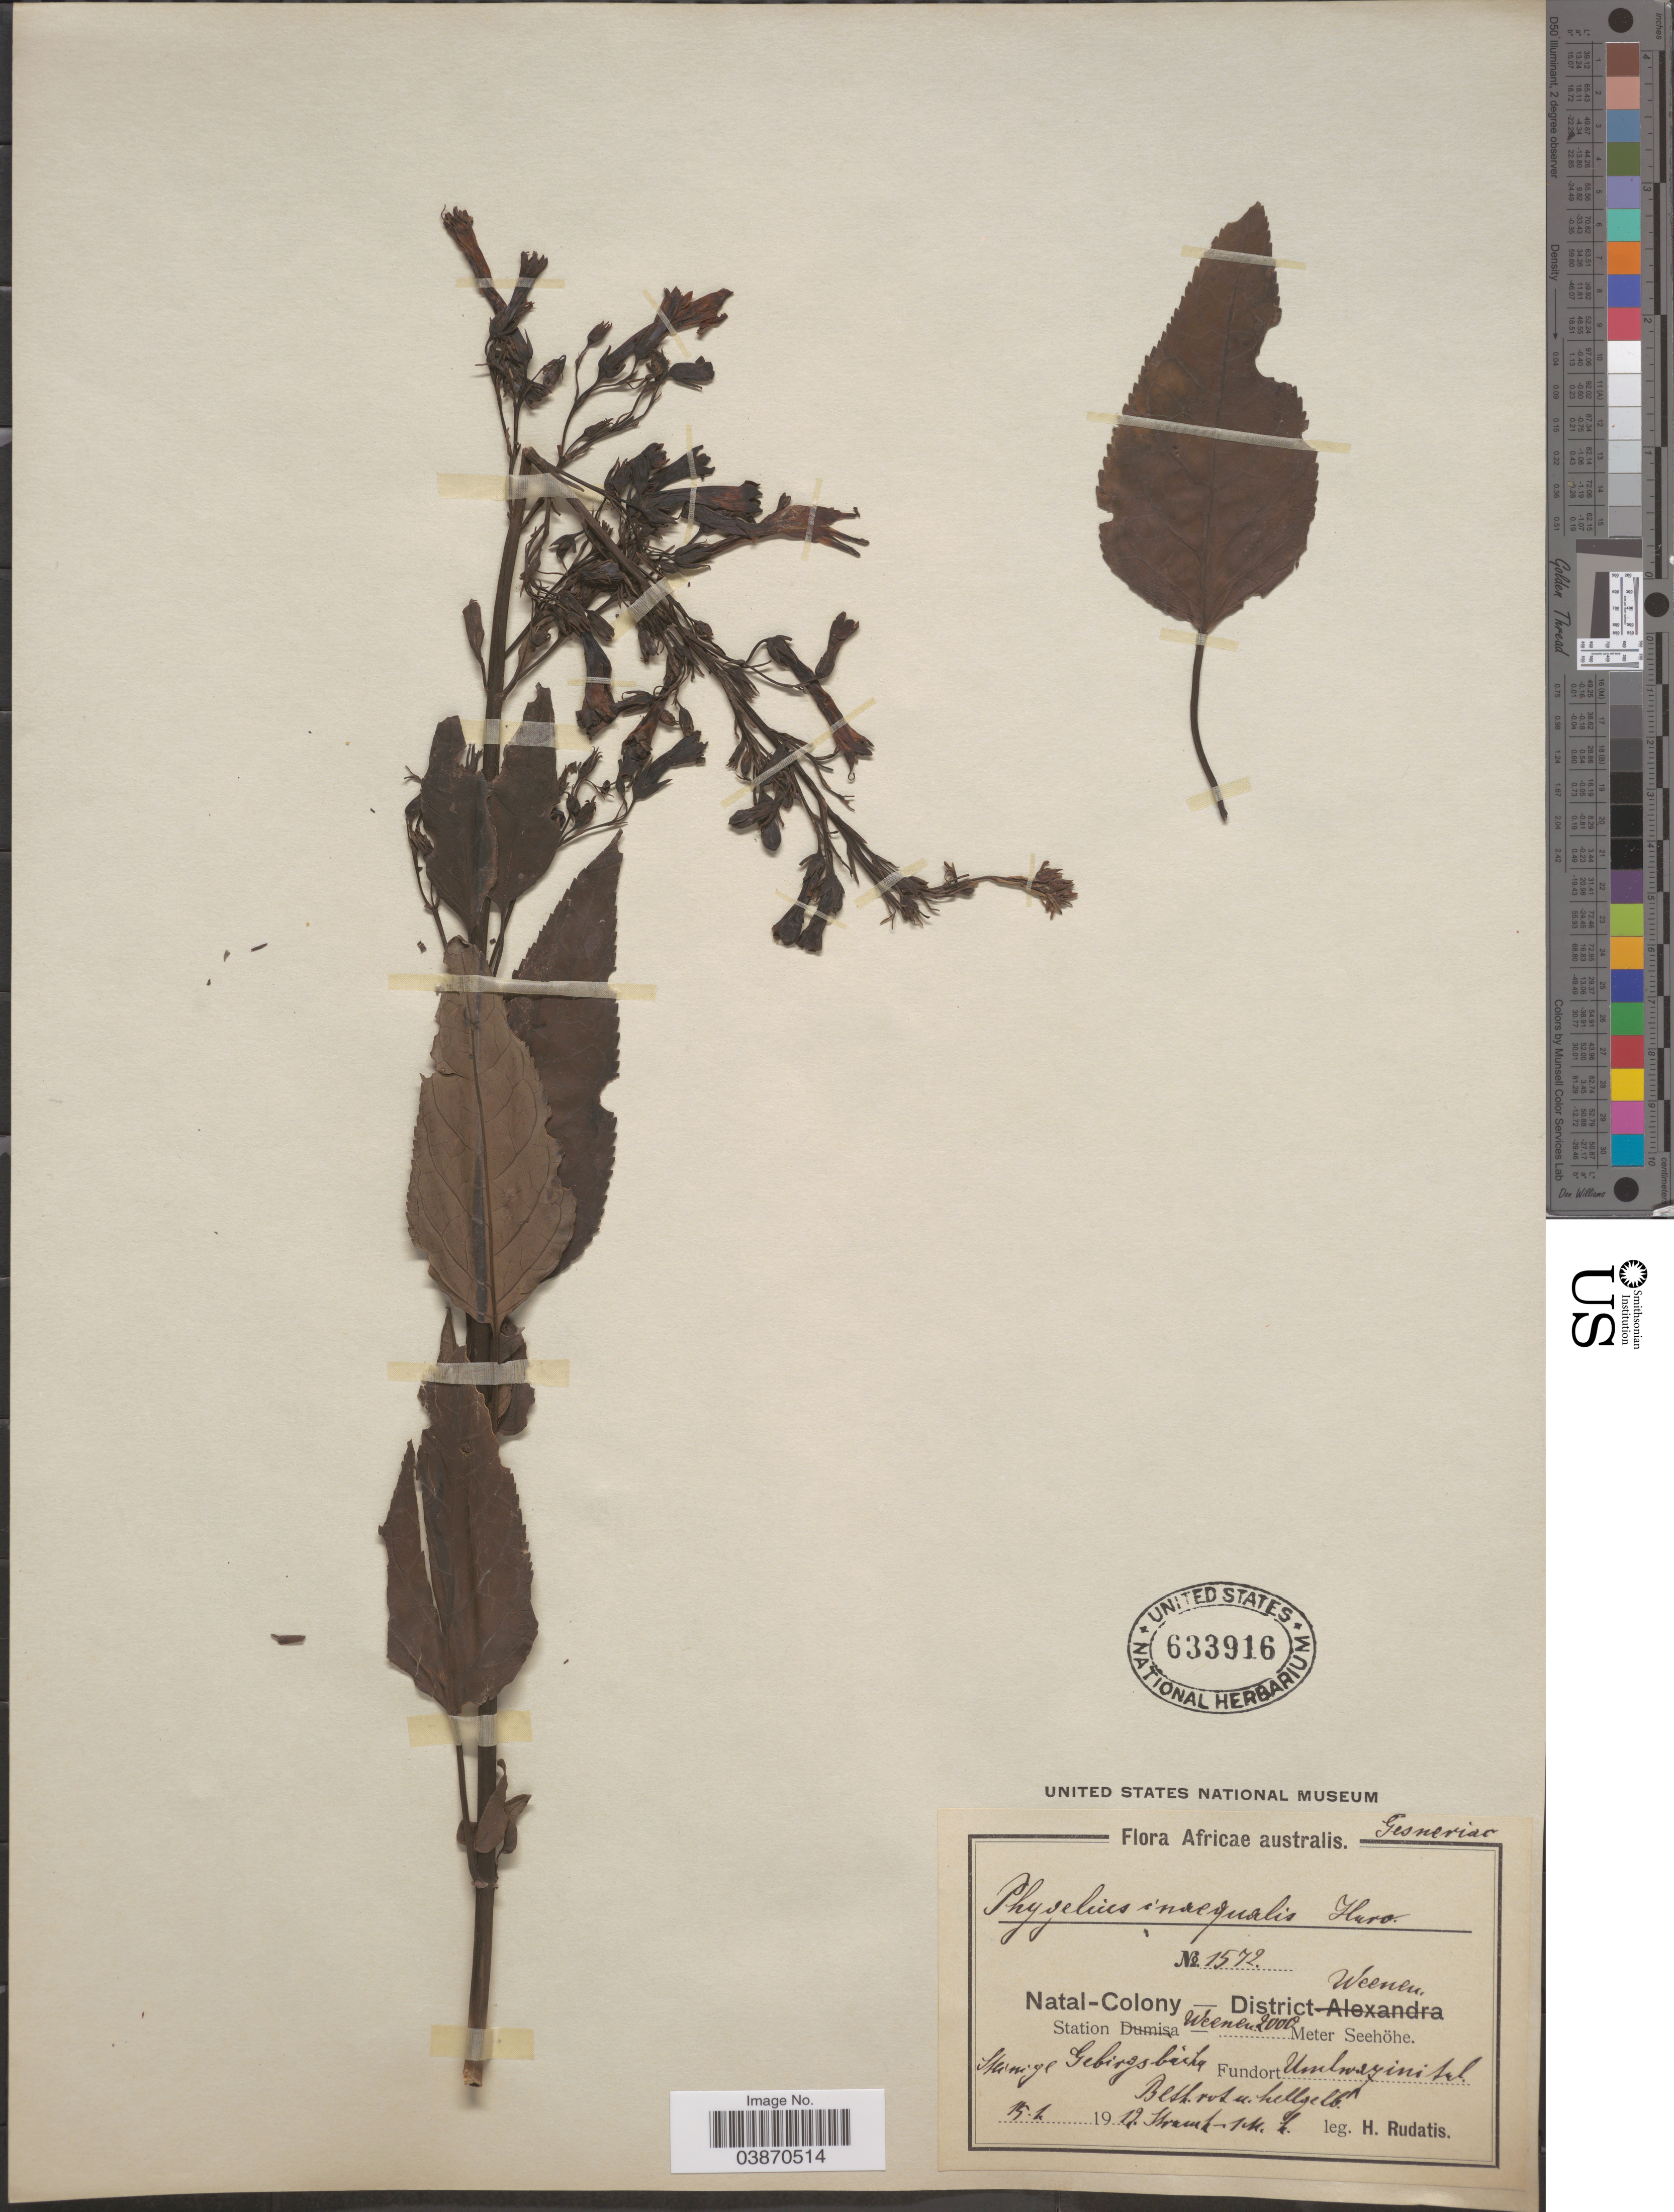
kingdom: Plantae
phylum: Tracheophyta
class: Magnoliopsida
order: Lamiales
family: Scrophulariaceae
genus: Phygelius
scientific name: Phygelius aequalis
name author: Harv. ex Hiern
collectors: H. Rudatis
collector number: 1572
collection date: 1912-02-15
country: South Africa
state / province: KwaZulu-Natal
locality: Africae australis. Natal-Colony - District Weenen. Station Weenen. Steinige Gebirgsbicht. Umbwazinital. [interpreted]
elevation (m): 2000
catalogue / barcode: US 633916